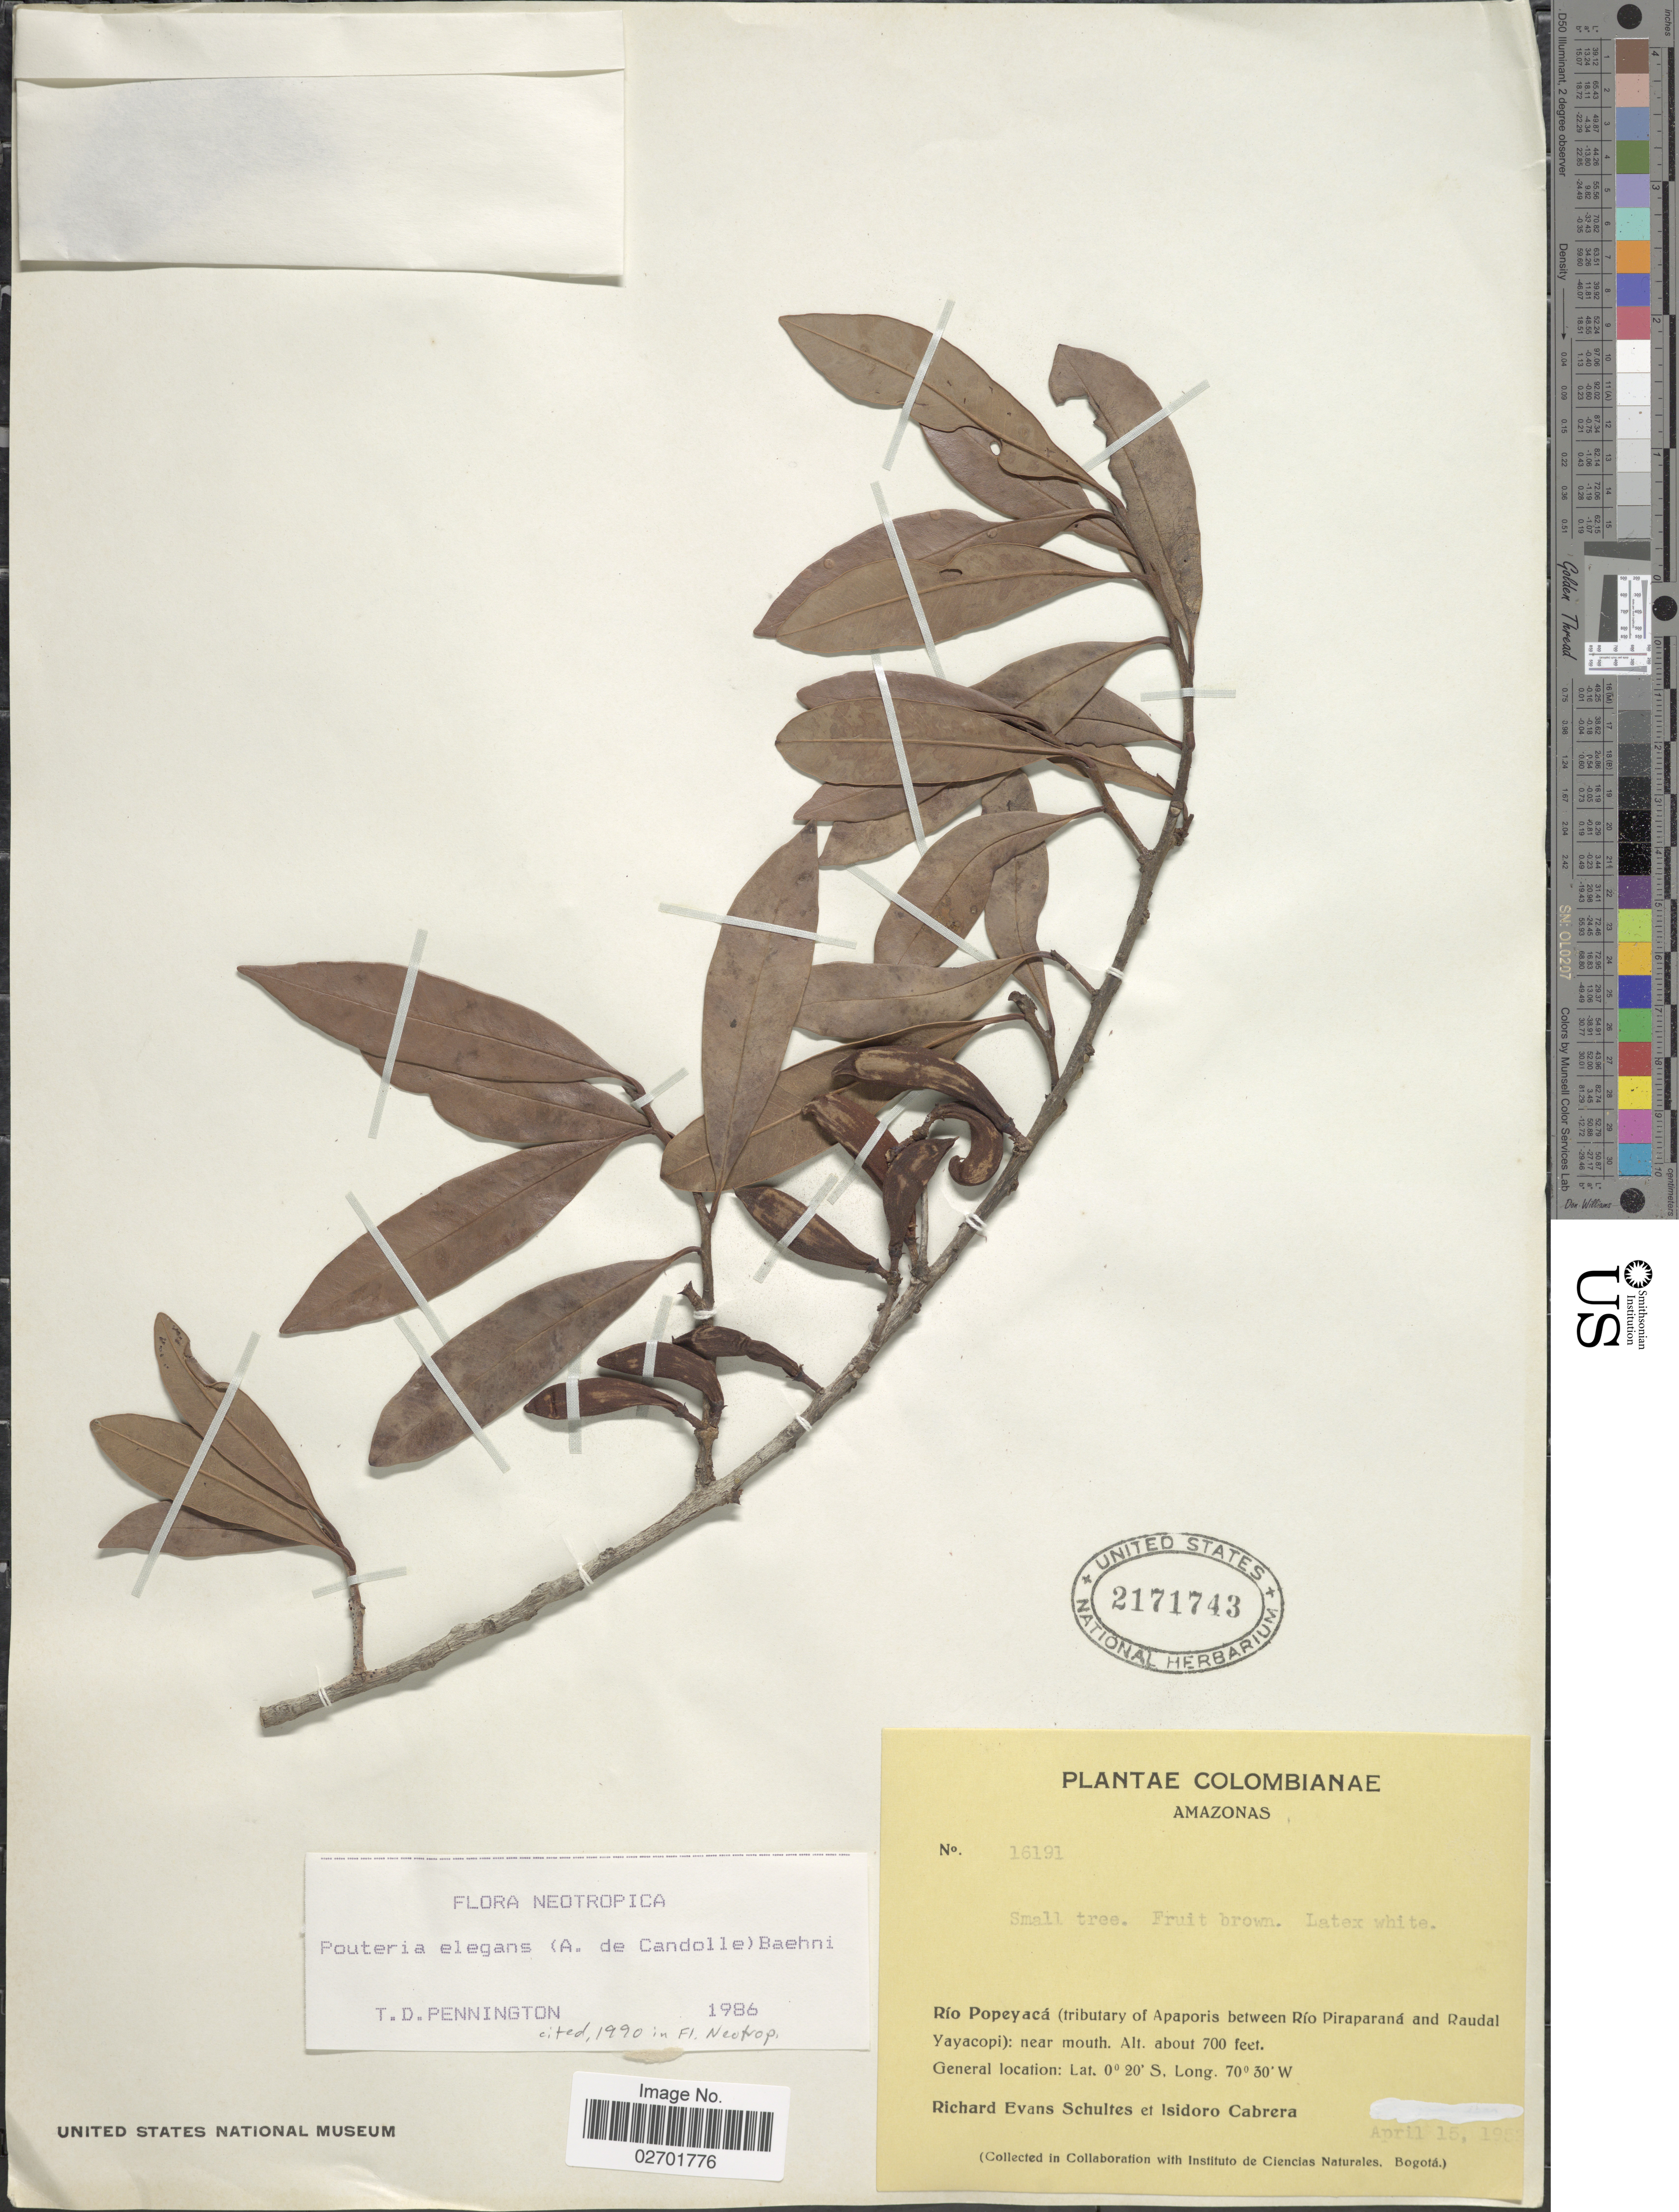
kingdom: Plantae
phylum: Tracheophyta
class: Magnoliopsida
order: Ericales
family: Sapotaceae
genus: Pouteria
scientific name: Pouteria elegans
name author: (A. DC.) Baehni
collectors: R. E. Schultes & I. Cabrera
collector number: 16191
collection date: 1952-04-15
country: Colombia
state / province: Amazônas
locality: Rio Popeyaca (tributary of Apaporis between Rio Piraparana and Raudal Yayacopi): near mouth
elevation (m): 213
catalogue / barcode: US 2171743